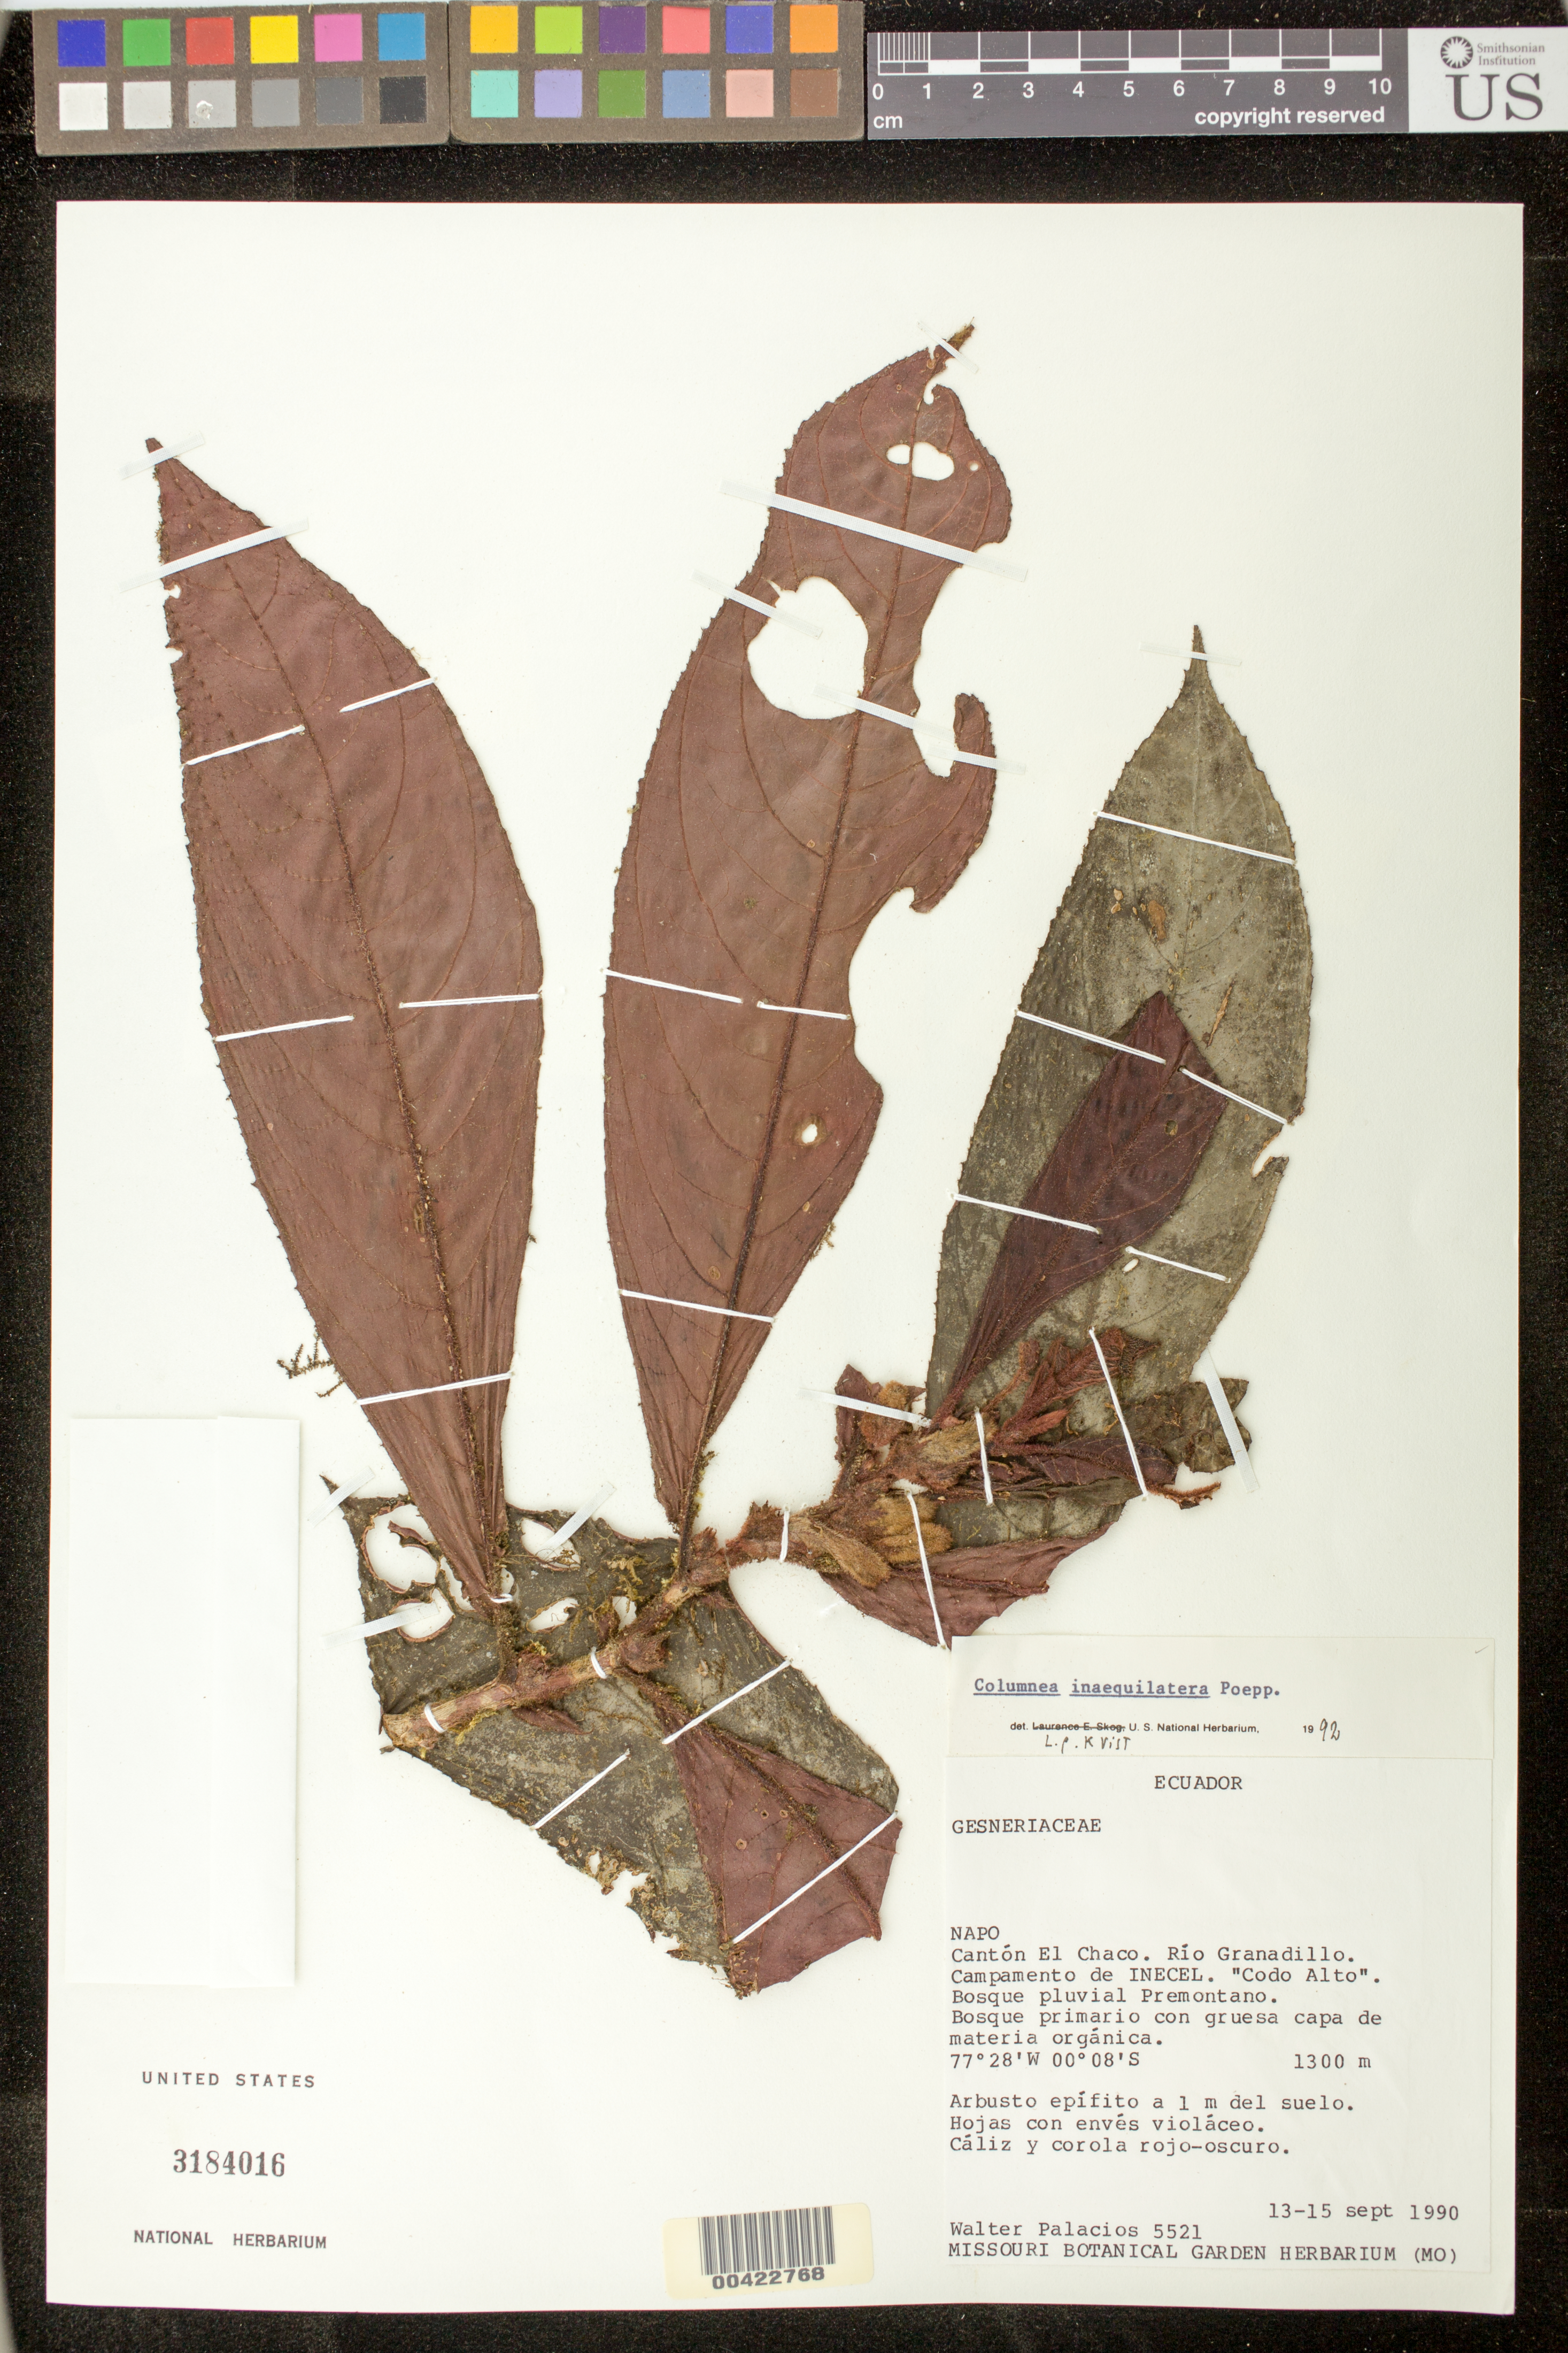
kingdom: Plantae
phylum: Tracheophyta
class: Magnoliopsida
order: Lamiales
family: Gesneriaceae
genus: Columnea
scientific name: Columnea inaequilatera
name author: Poepp.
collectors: W. Palacios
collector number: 5521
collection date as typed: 13-15 Sep 1990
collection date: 1990-09-13/1990-09-15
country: Ecuador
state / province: Napo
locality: El Chaco Canton; Rio Granadillo; Campamento de Inecel; "Codo Alto"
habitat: Bosque pluvial premontano bosque primario con gruesa capa de materia organic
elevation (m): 1300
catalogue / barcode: US 3184016